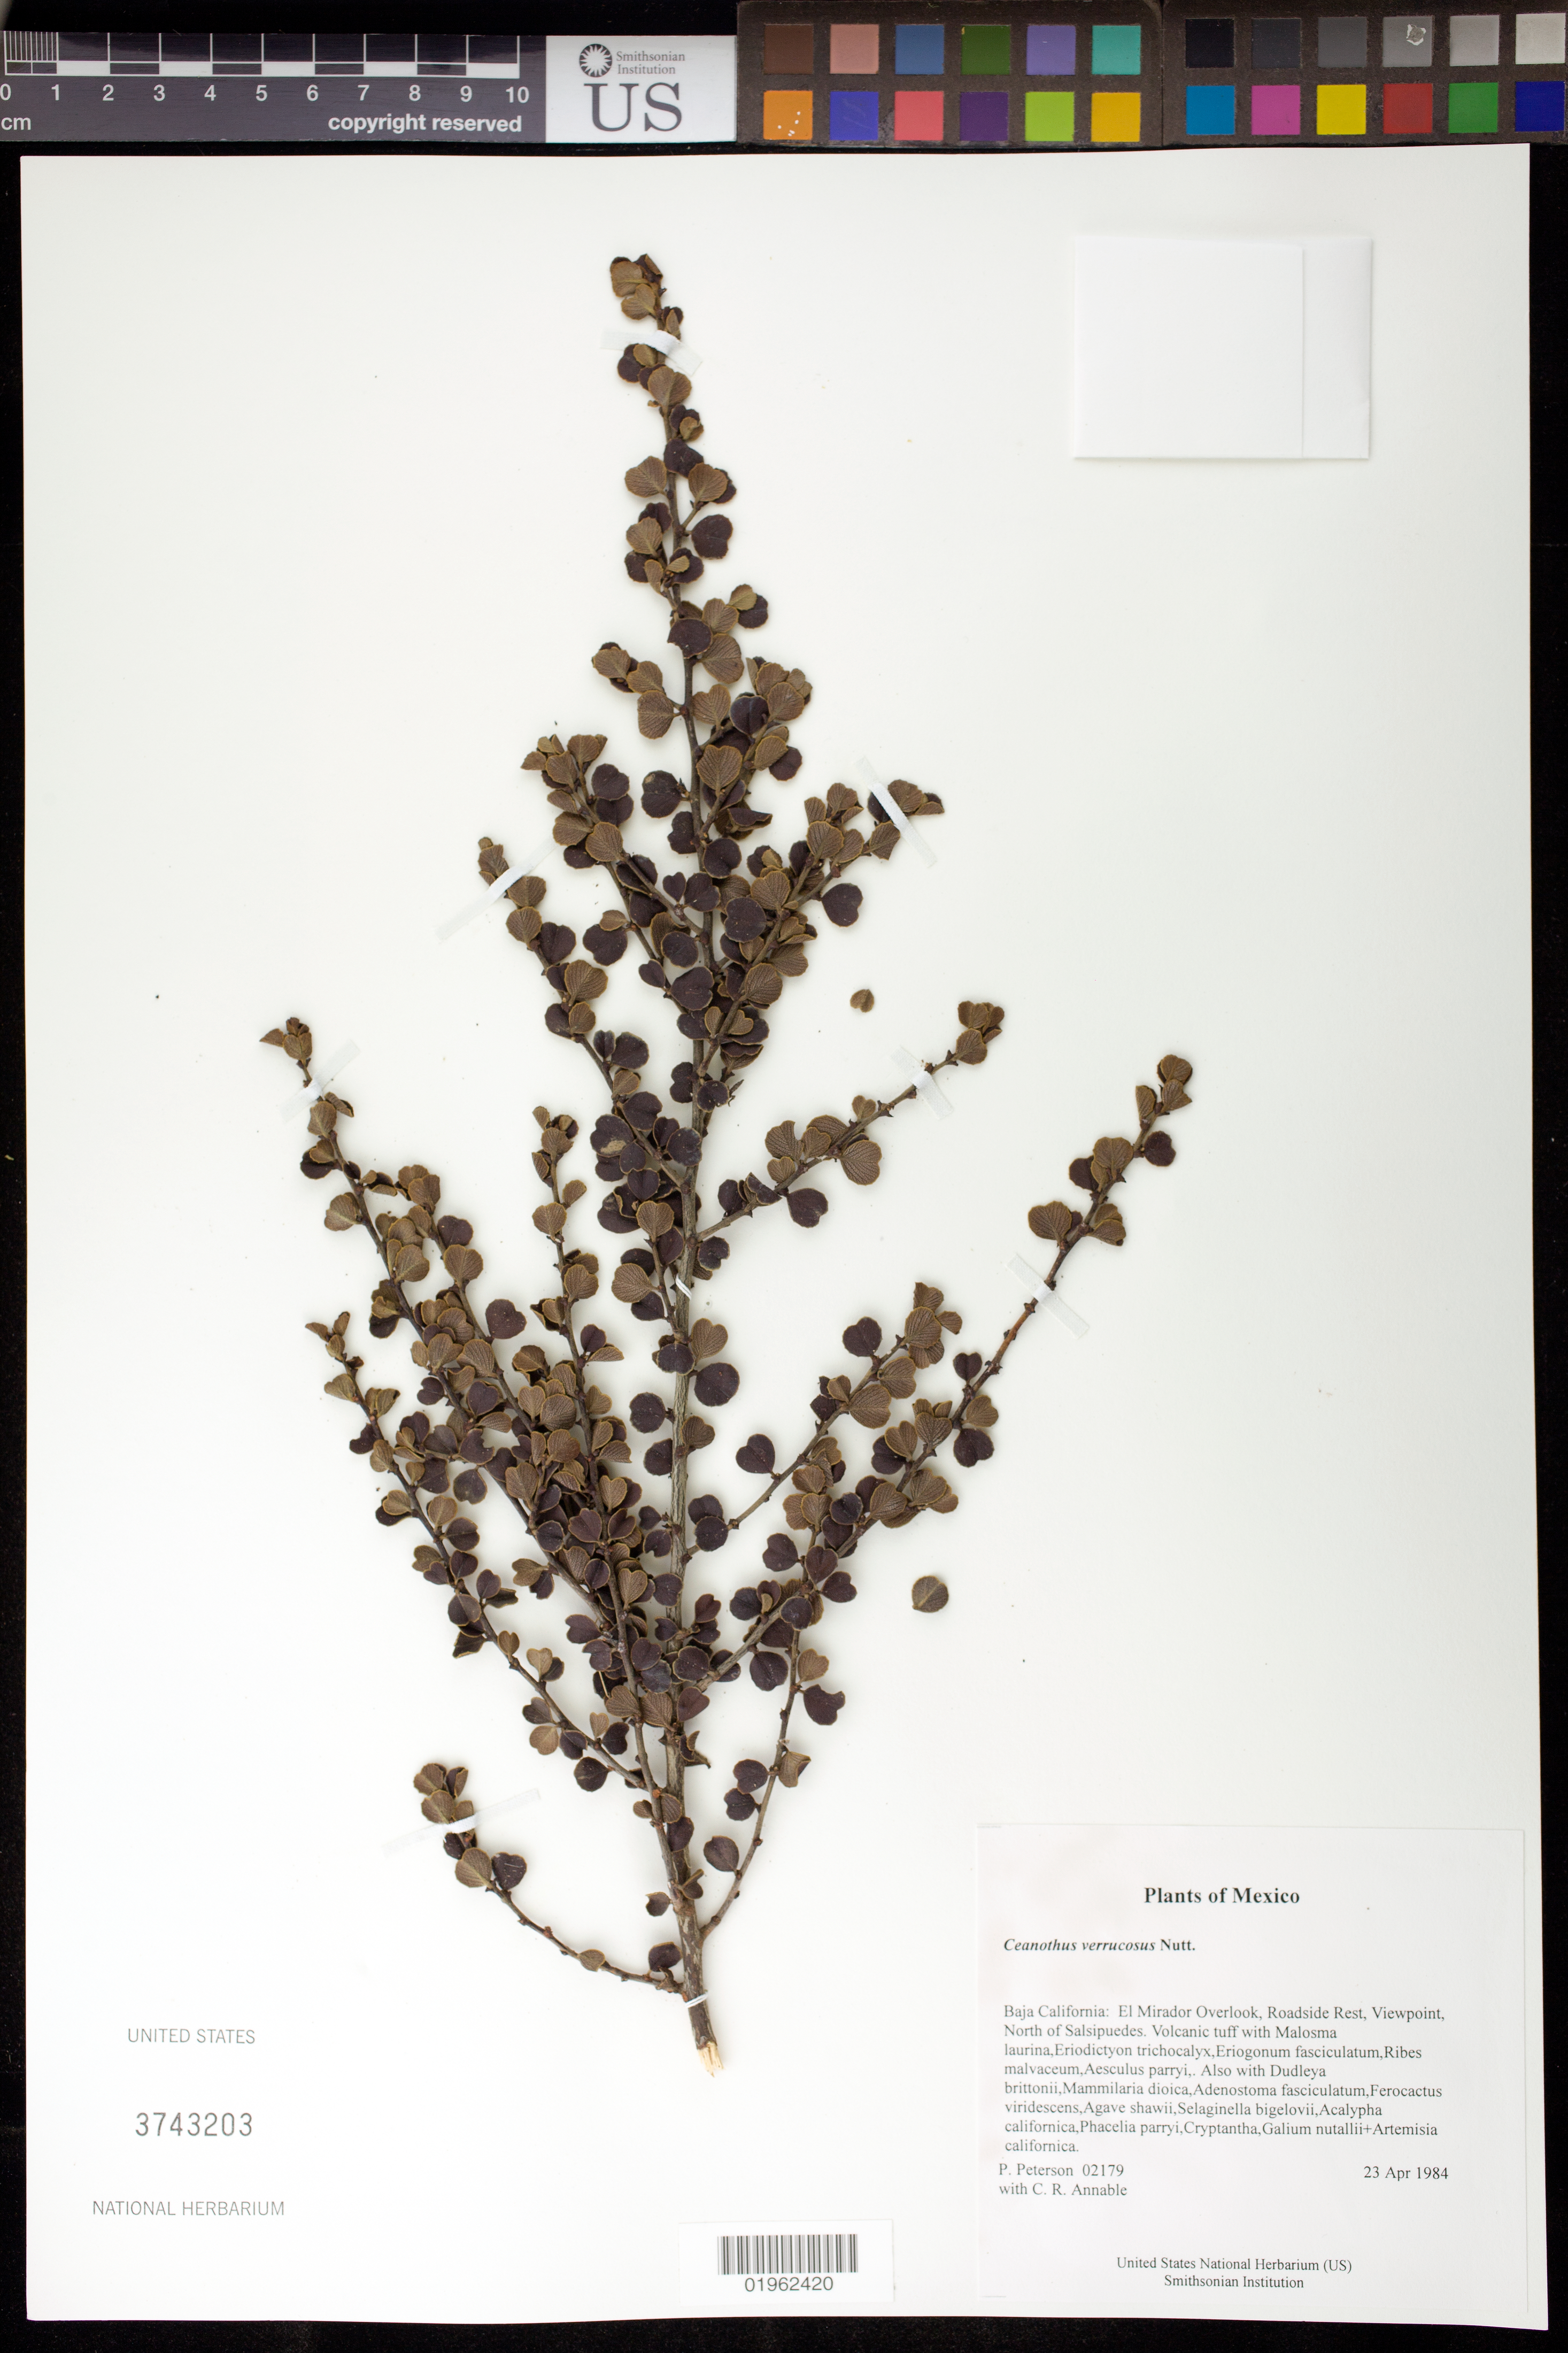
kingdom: Plantae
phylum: Tracheophyta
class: Magnoliopsida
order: Rosales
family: Rhamnaceae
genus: Ceanothus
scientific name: Ceanothus verrucosus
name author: Nutt.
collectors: P. M. Peterson & C. R. Annable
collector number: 02179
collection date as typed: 23 Apr 1984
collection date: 1984-04-23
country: Mexico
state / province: Baja California Norte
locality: El Mirador Overlook, Roadside Rest, Viewpoint, North of Salsipuedes.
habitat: Volcanic tuff with Malosma laurina,Eriodictyon trichocalyx,Eriogonum fasciculatum,Ribes malvaceum,Aesculus parryi,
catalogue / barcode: US 3743203